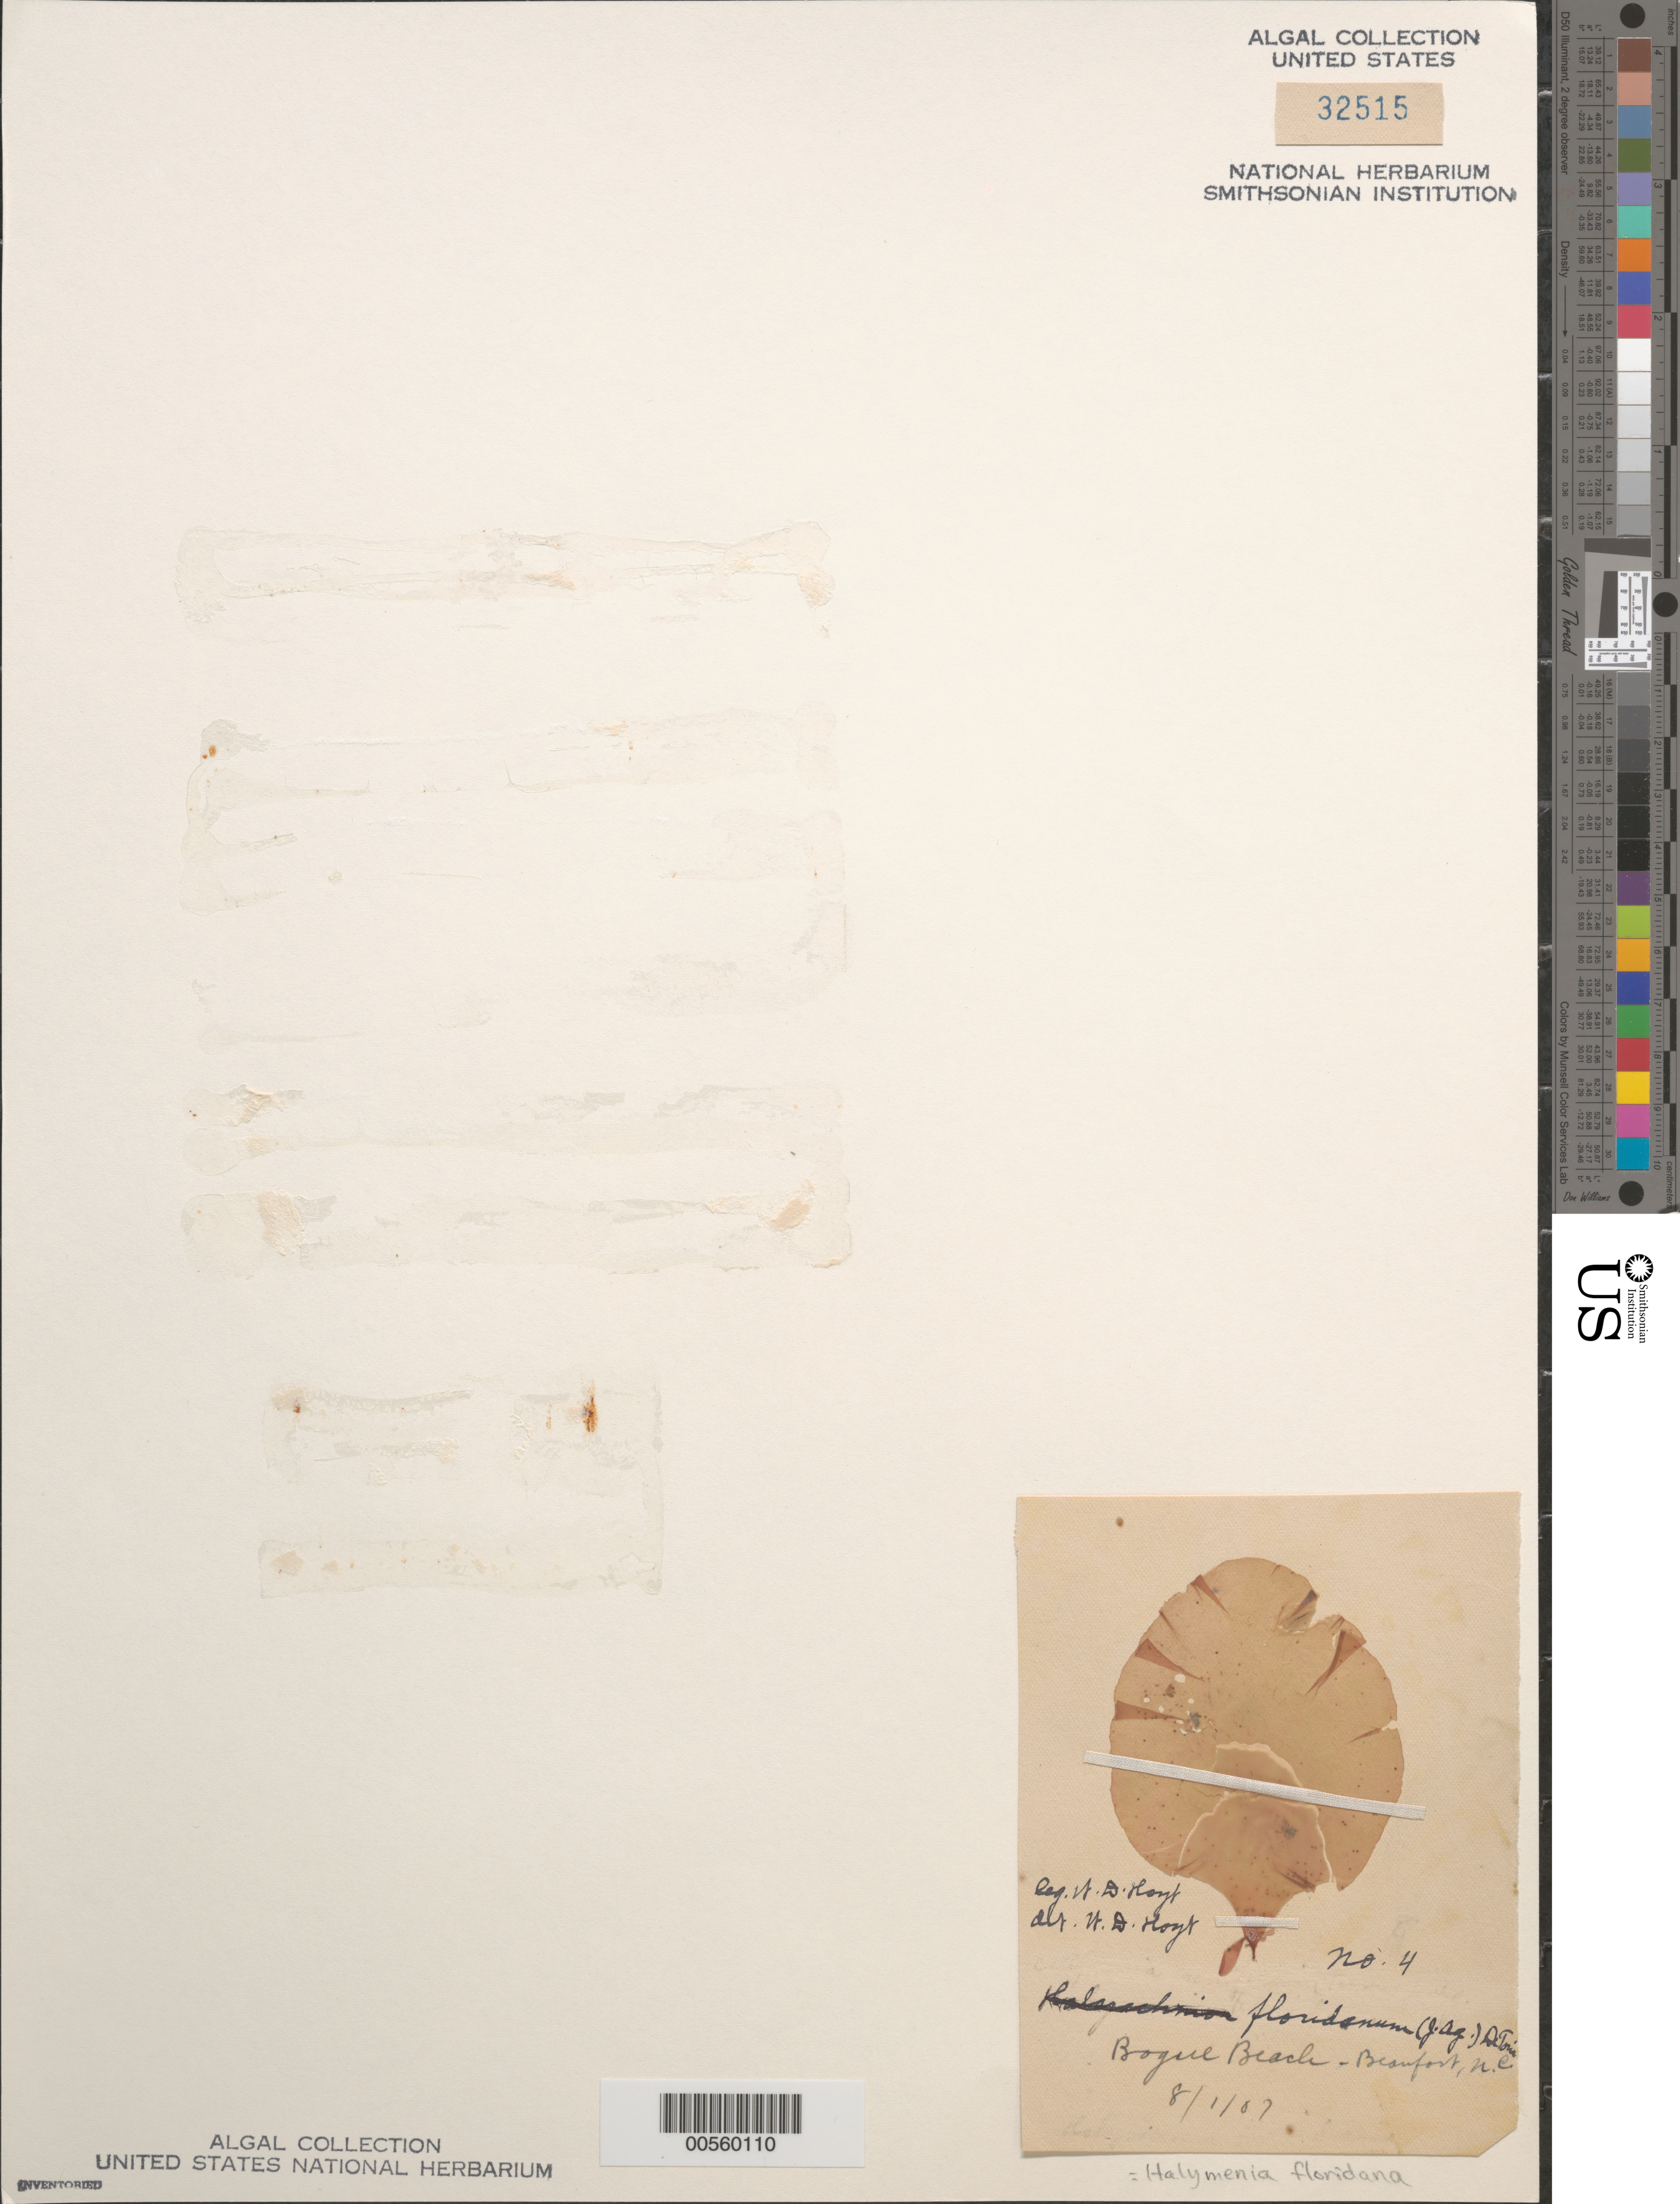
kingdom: Plantae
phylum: Rhodophyta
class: Florideophyceae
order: Halymeniales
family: Halymeniaceae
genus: Halymenia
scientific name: Halymenia floridana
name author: J. Agardh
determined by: Hoyt, W. D.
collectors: W. D. Hoyt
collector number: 4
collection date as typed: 01 Aug 1907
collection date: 1907-08-01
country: United States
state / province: North Carolina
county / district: Carteret County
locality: Beaufort, Bogue Beach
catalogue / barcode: US 32515